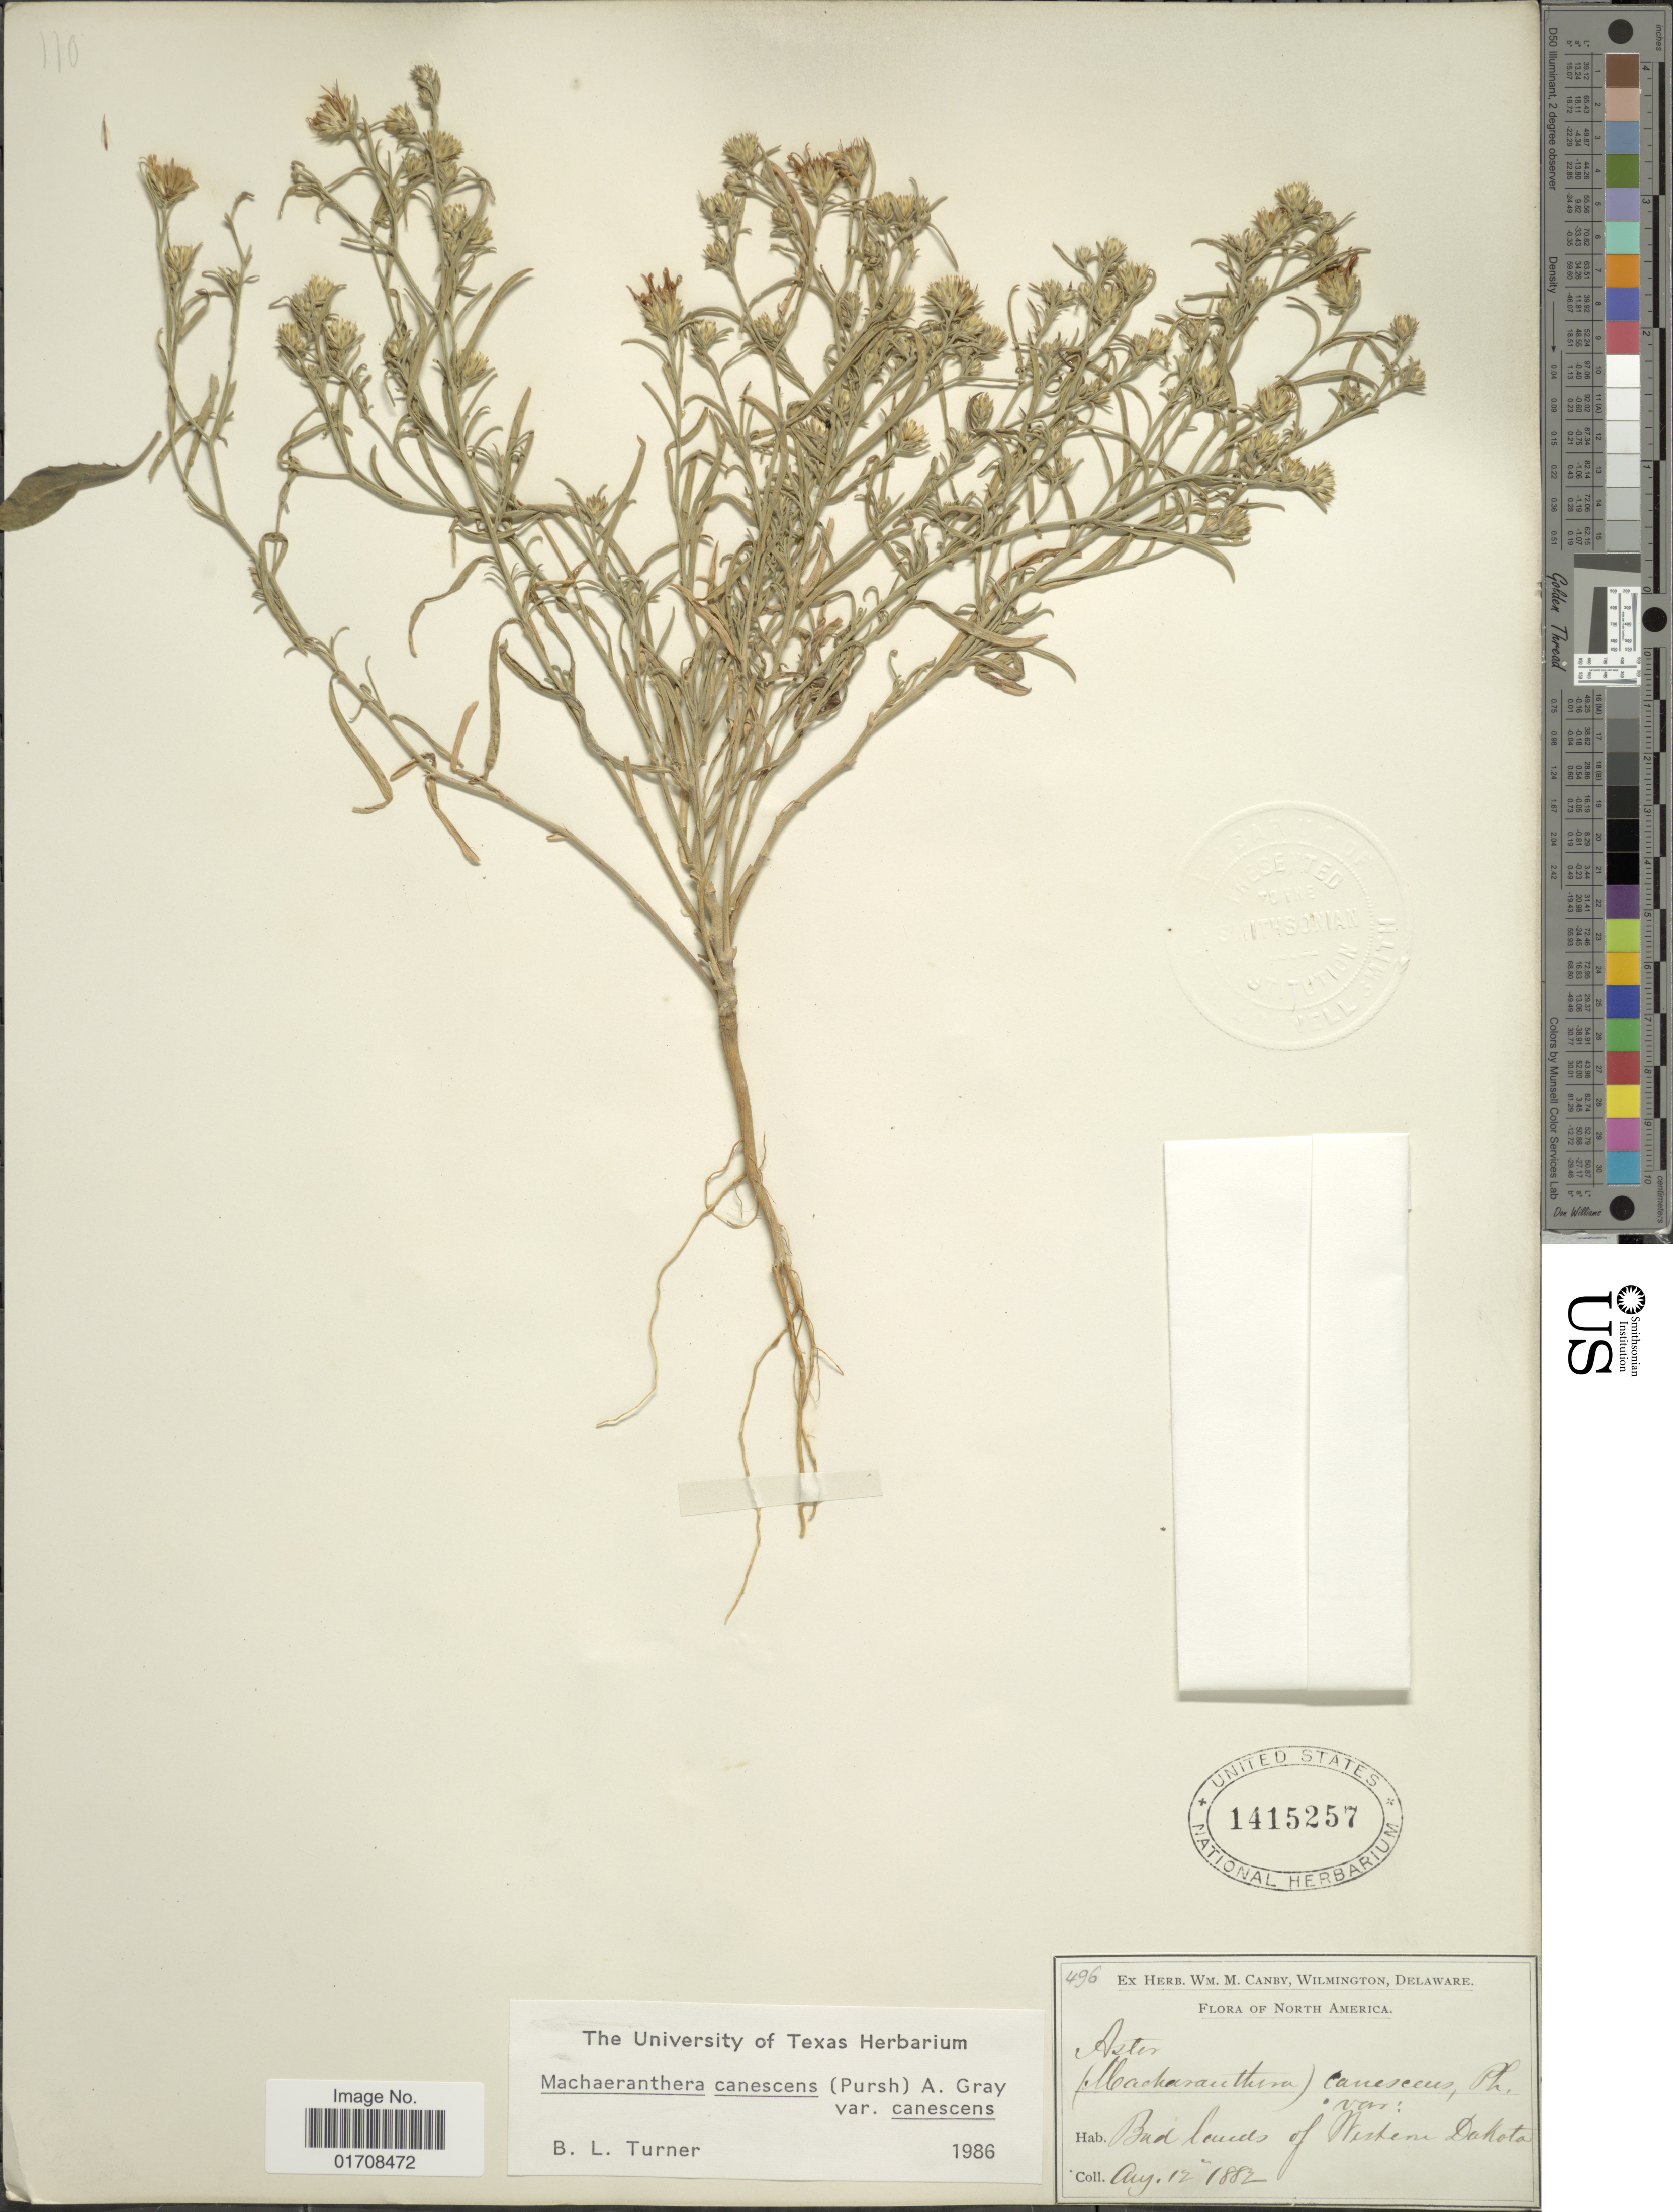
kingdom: Plantae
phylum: Tracheophyta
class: Magnoliopsida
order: Asterales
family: Asteraceae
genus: Machaeranthera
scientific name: Machaeranthera canescens var. canescens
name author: (Pursh) A. Gray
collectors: ex herb. W.M. Canby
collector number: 496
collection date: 1882-08-12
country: United States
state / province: South Dakota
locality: North America, Bad lands of Western Dakota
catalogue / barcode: US 1415257